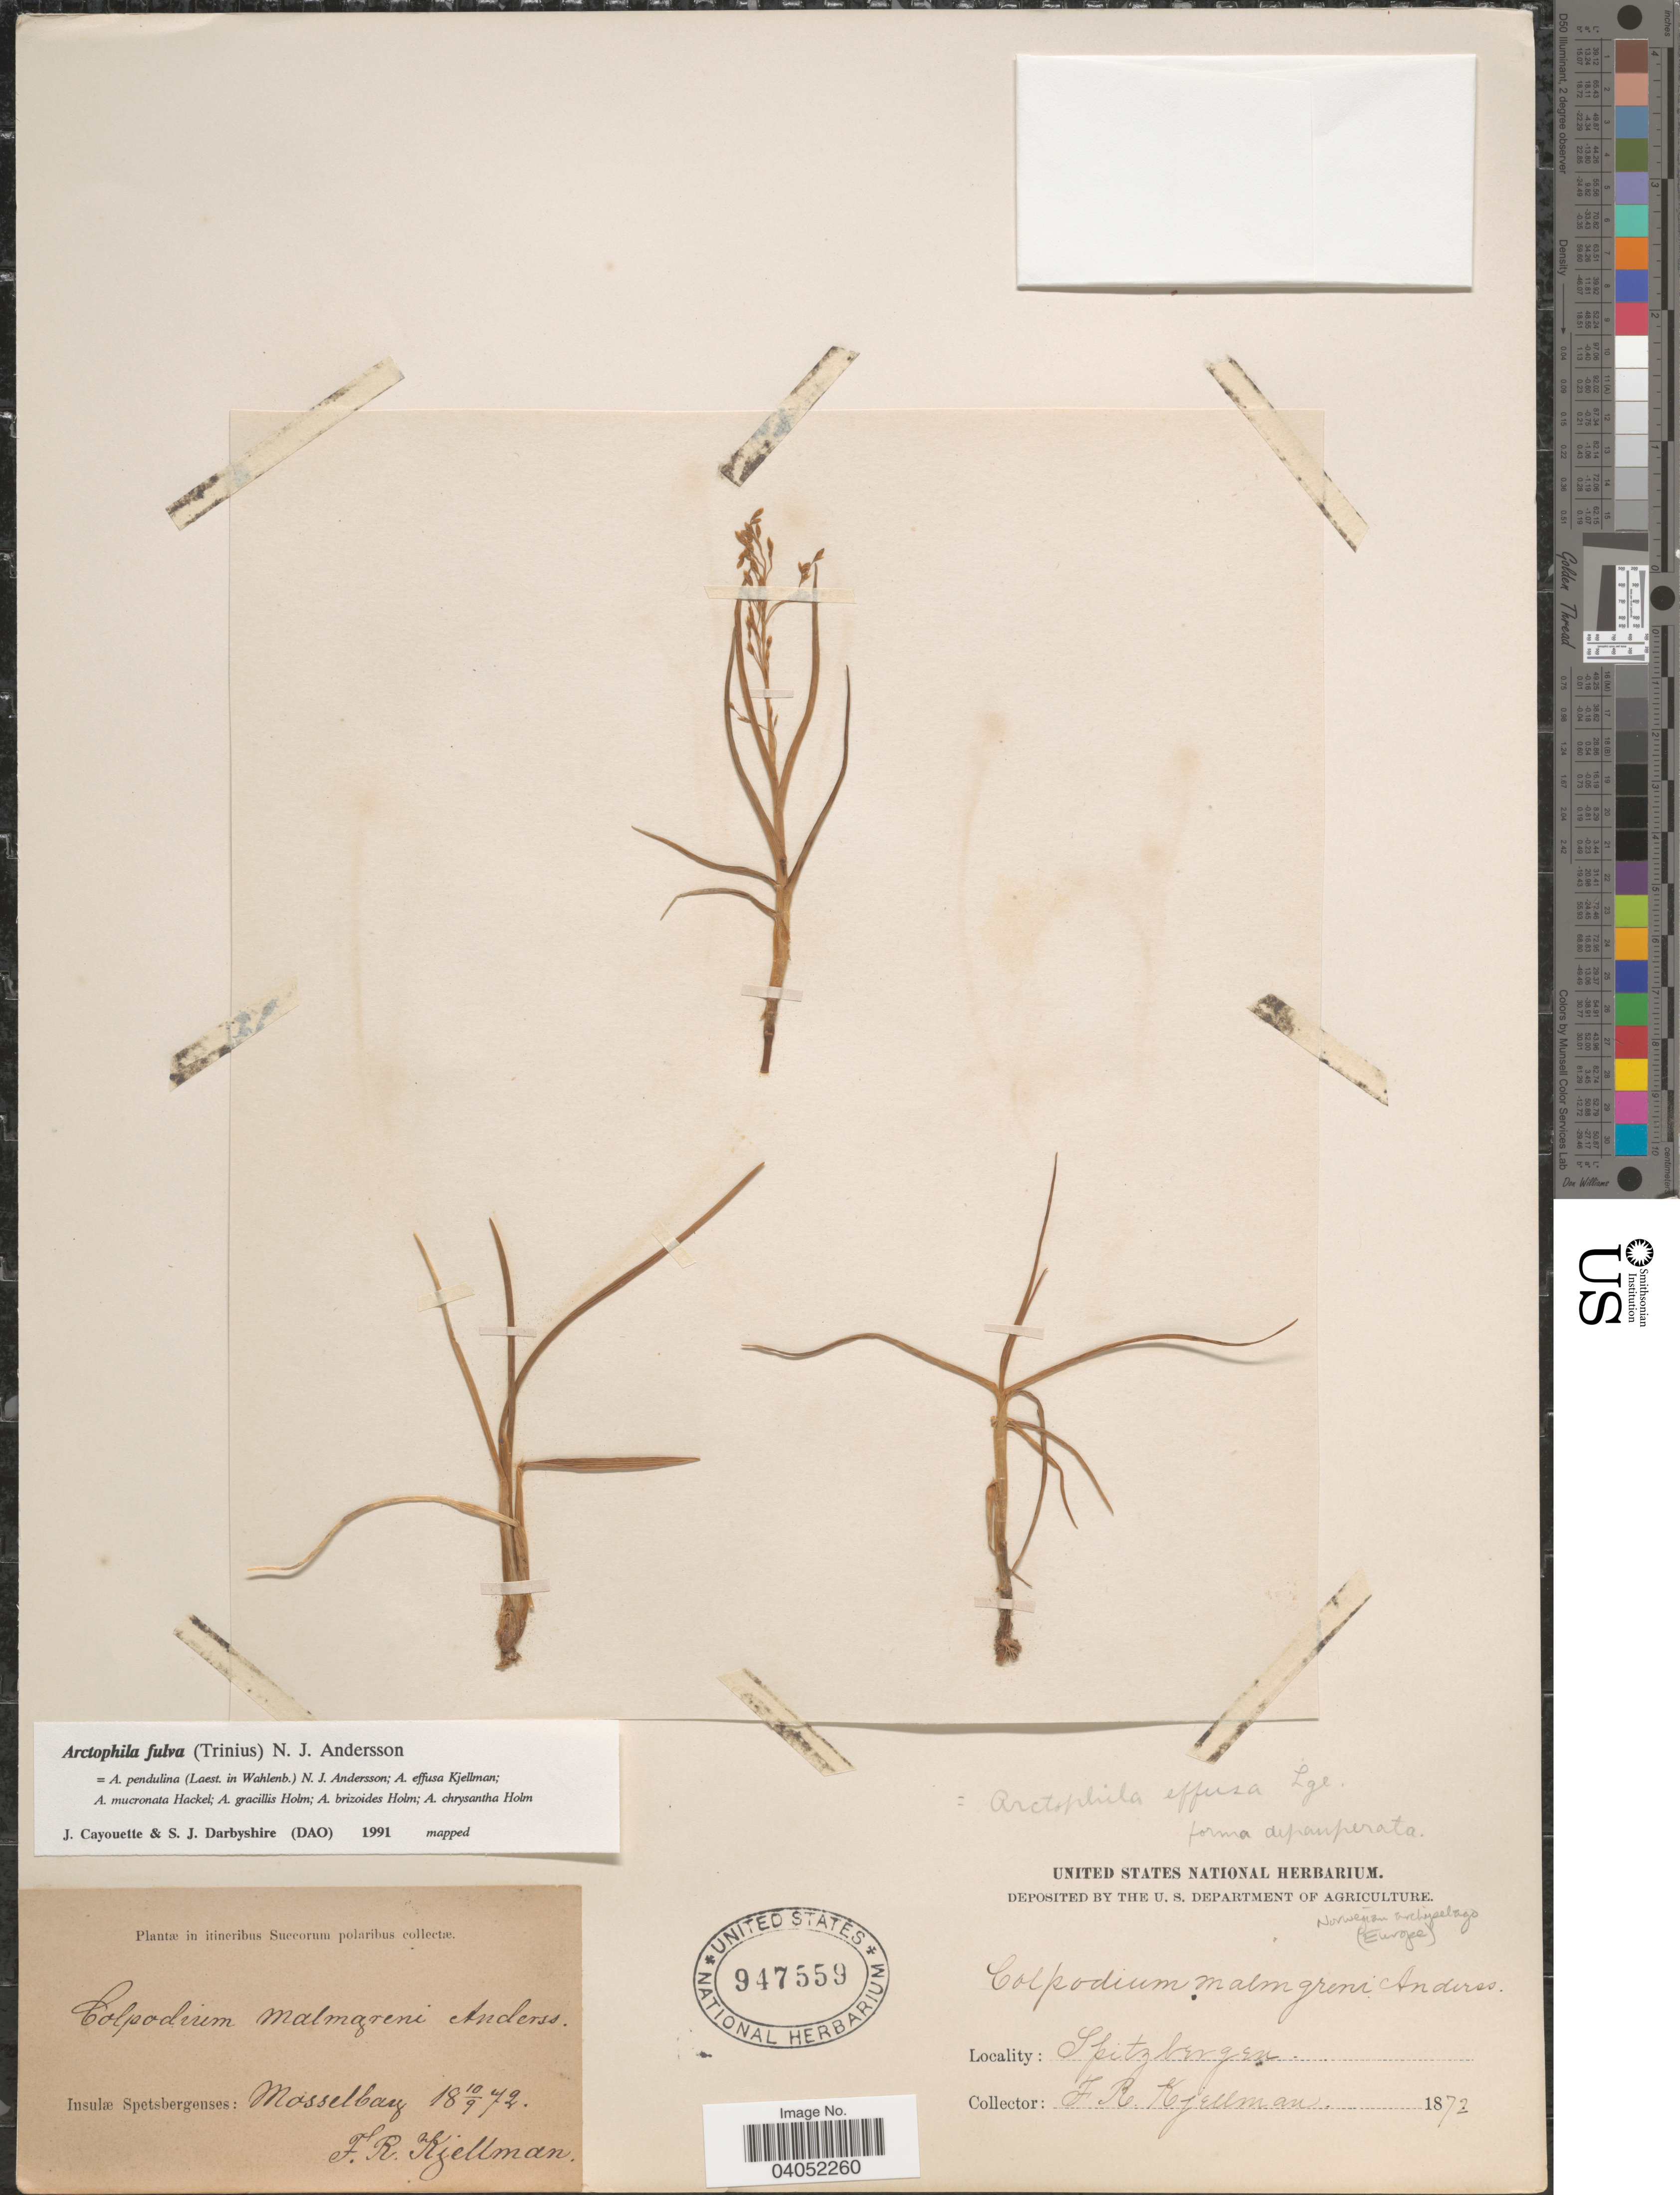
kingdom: Plantae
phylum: Tracheophyta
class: Liliopsida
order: Poales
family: Poaceae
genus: Arctophila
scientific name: Arctophila fulva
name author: (Trin.) Andersson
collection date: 1872-09-10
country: Norway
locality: In itineribus Suecorum polaribus. Insulæ Spetsbergenses: Mosselbay. Spitzbergen.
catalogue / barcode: US 947559